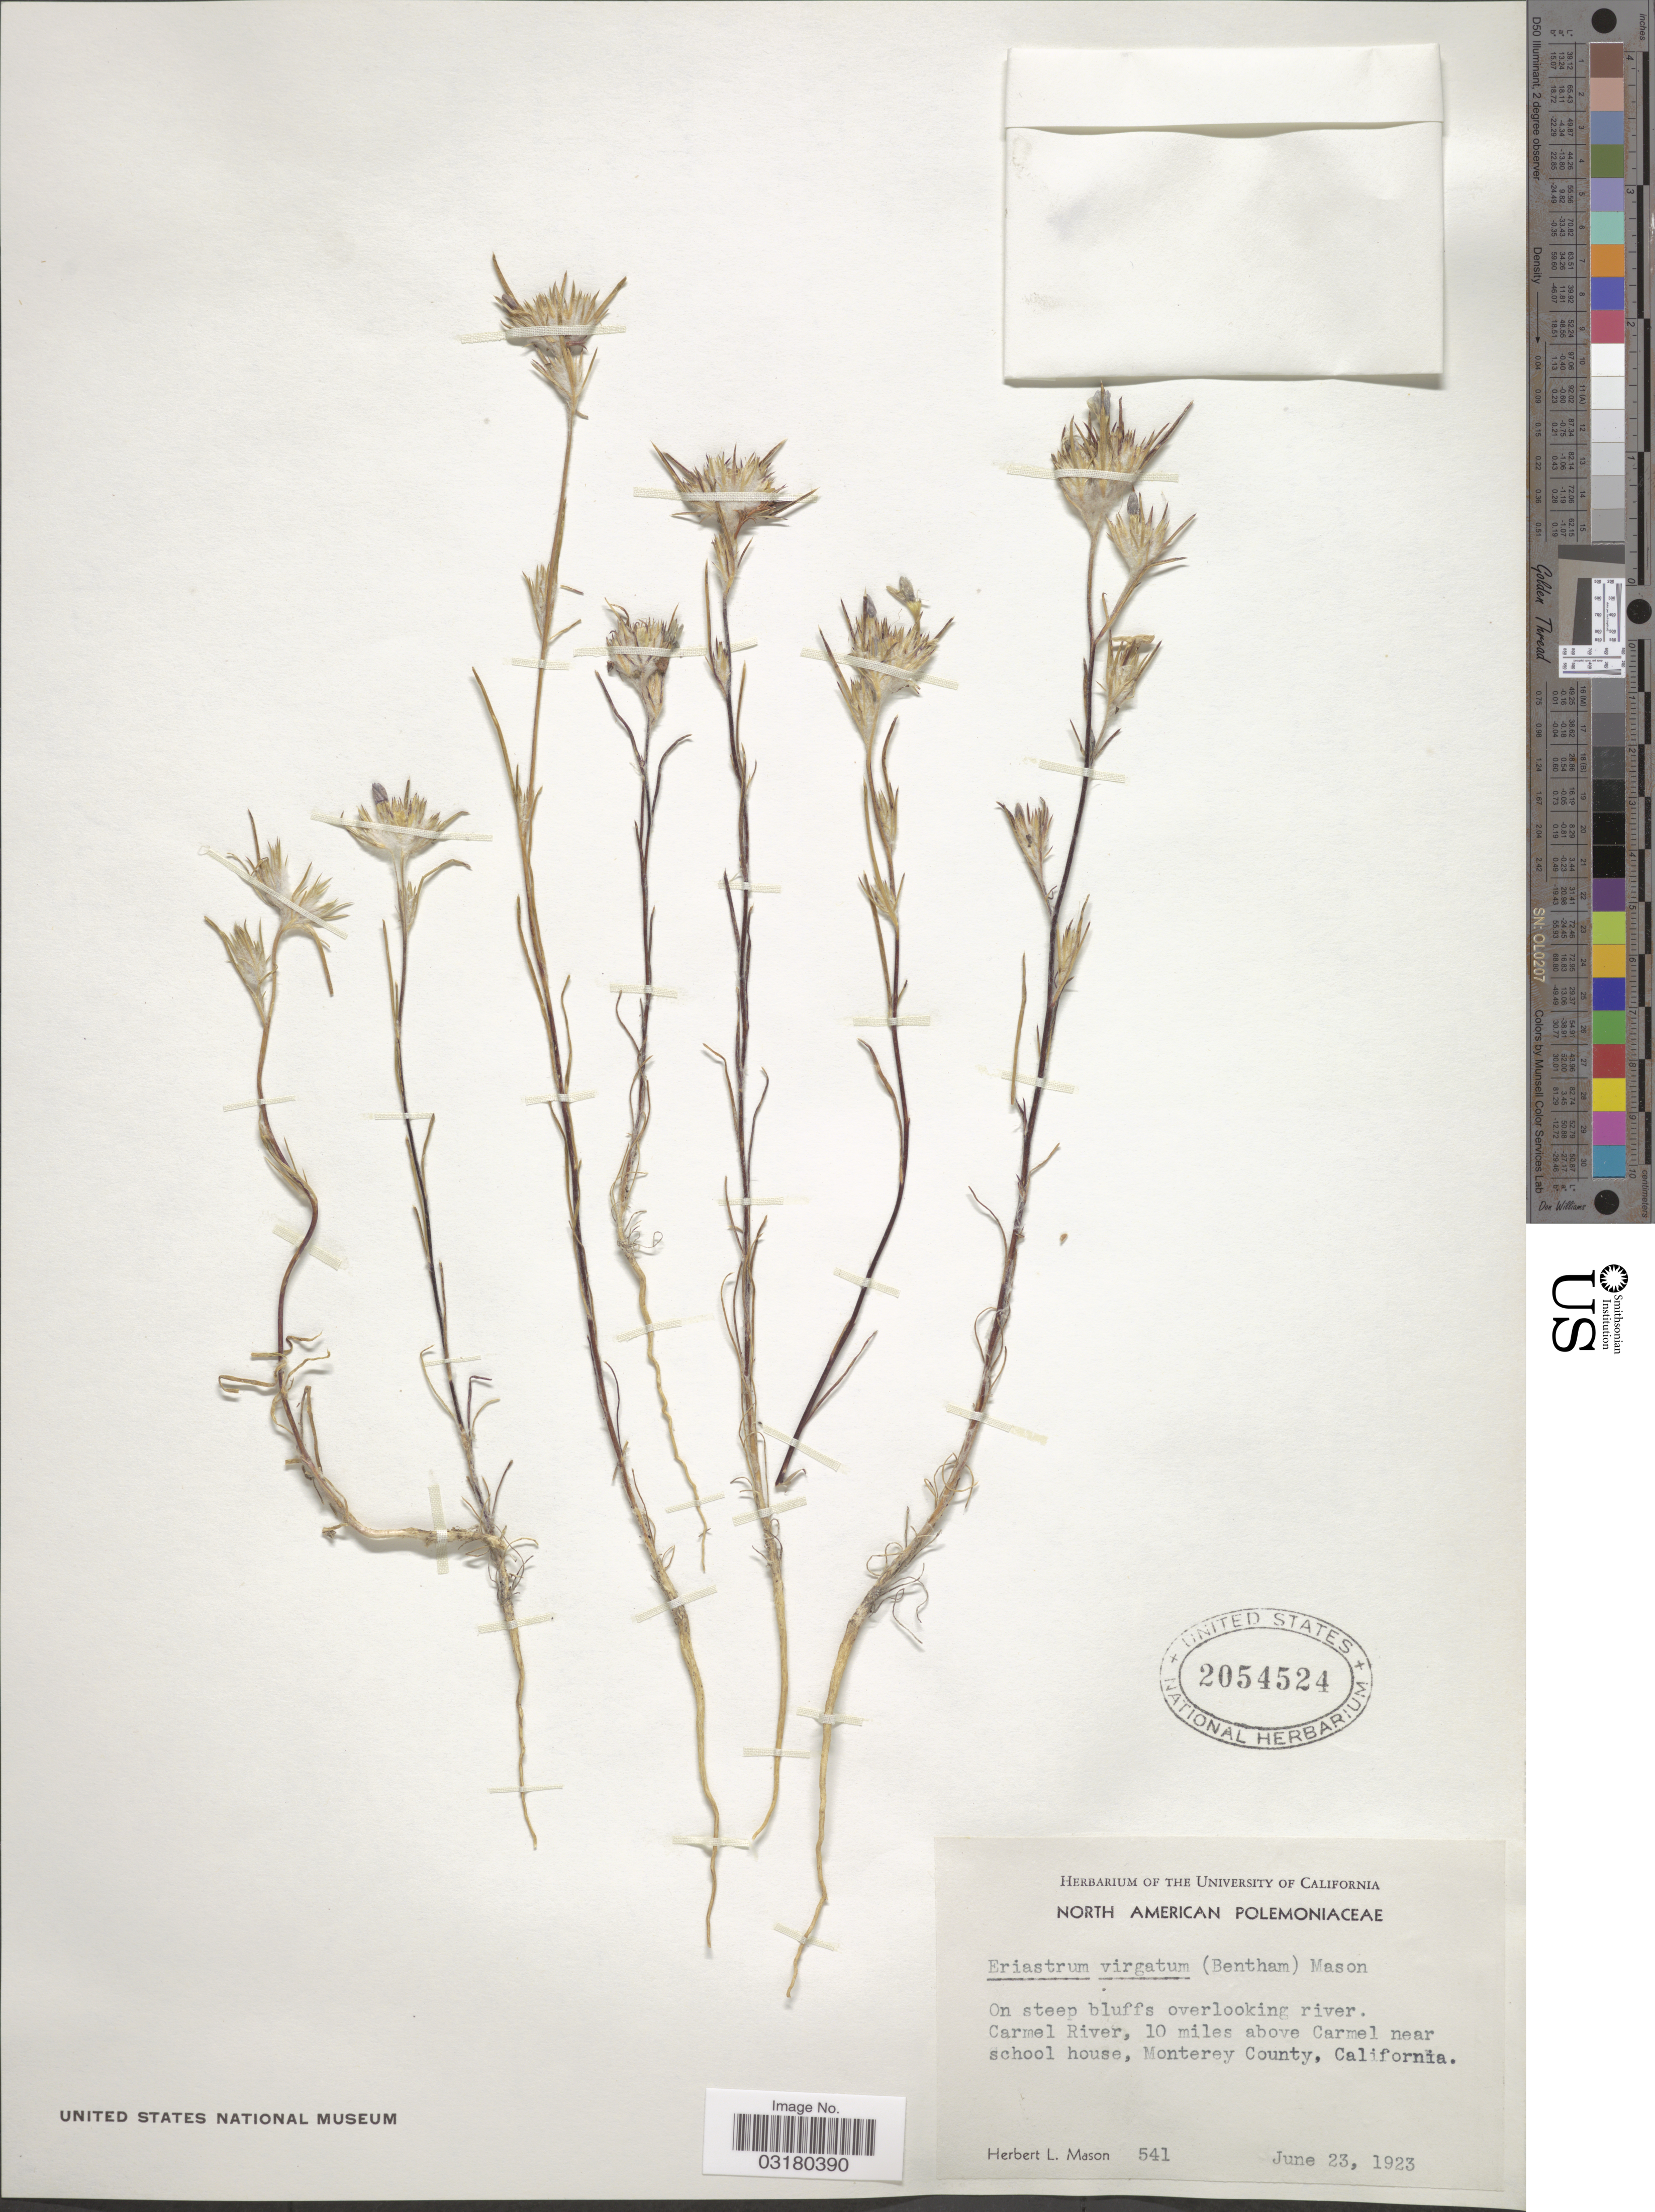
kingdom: Plantae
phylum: Tracheophyta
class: Magnoliopsida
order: Ericales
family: Polemoniaceae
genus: Eriastrum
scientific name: Eriastrum virgatum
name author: (Benth.) H. Mason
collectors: H. L. Mason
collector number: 541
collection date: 1923-06-23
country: United States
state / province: California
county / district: Monterey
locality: On steep bluffs overlooking river. Carmel River, 10 miles above Carmel near school house, Monterey County.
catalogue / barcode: US 2054524